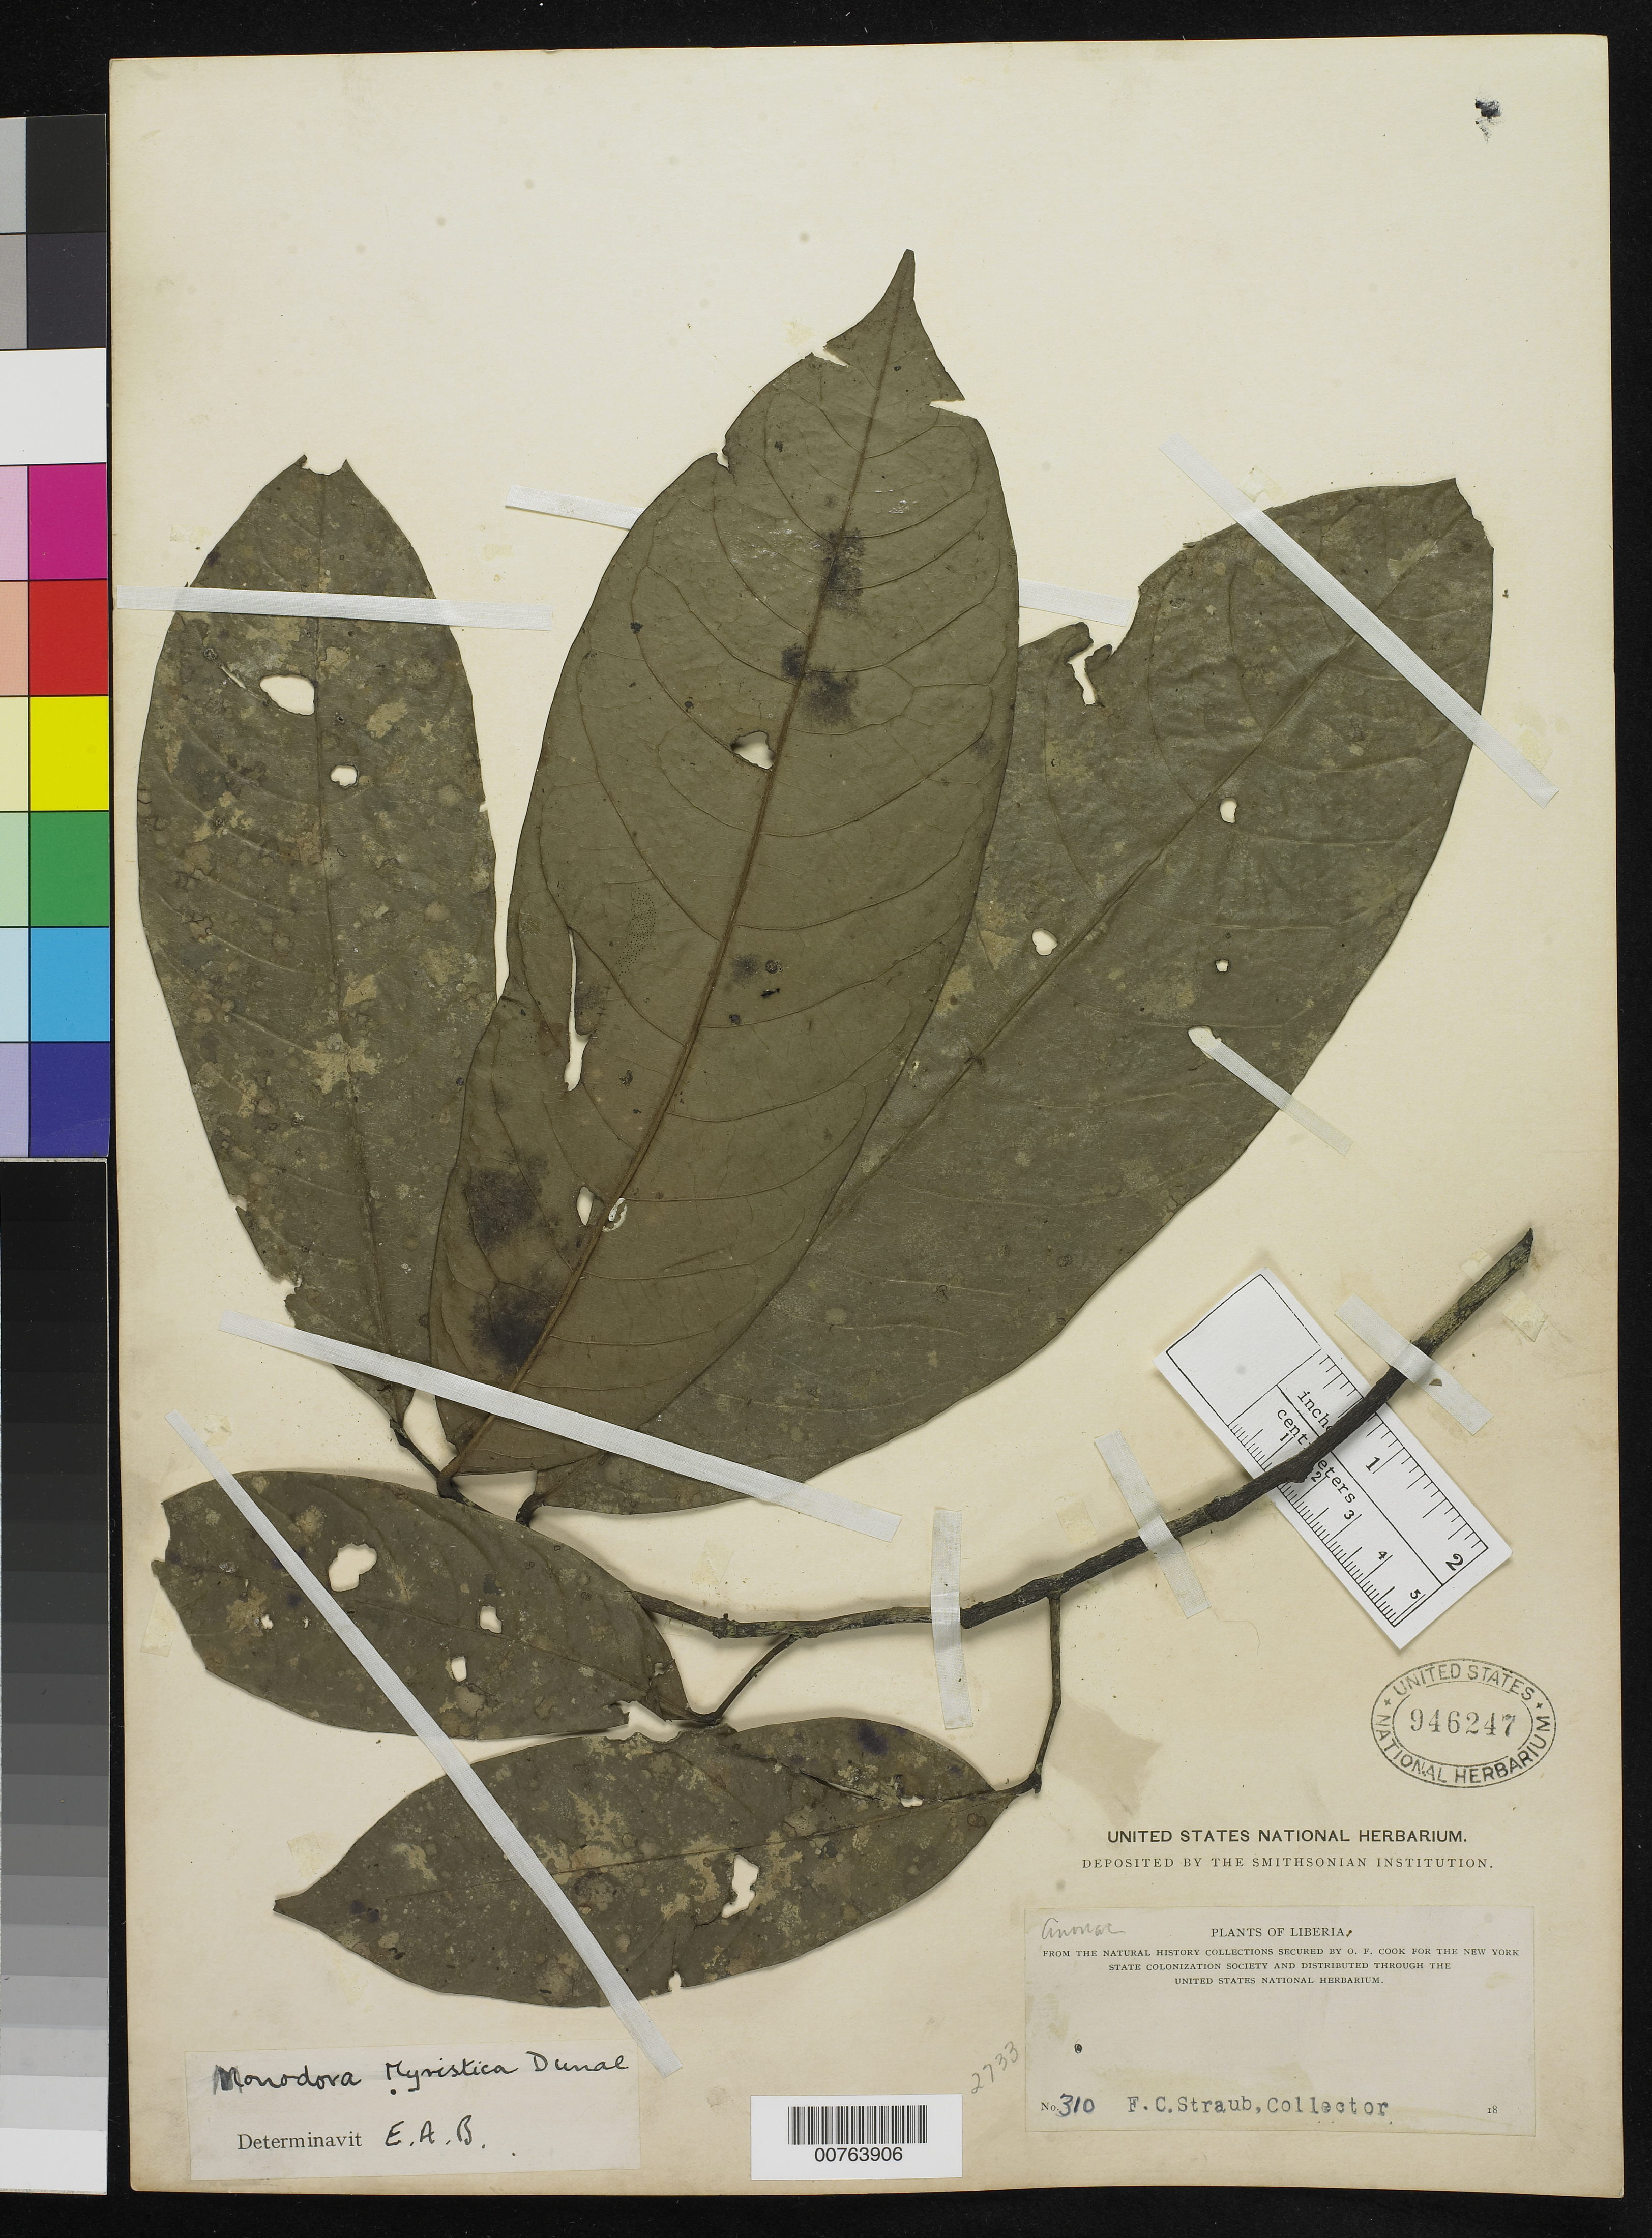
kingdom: Plantae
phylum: Tracheophyta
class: Magnoliopsida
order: Magnoliales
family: Annonaceae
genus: Monodora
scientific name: Monodora myristica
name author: (Gaertn.) Dunal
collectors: F. Straub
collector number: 310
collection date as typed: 18--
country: Liberia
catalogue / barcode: US 946247